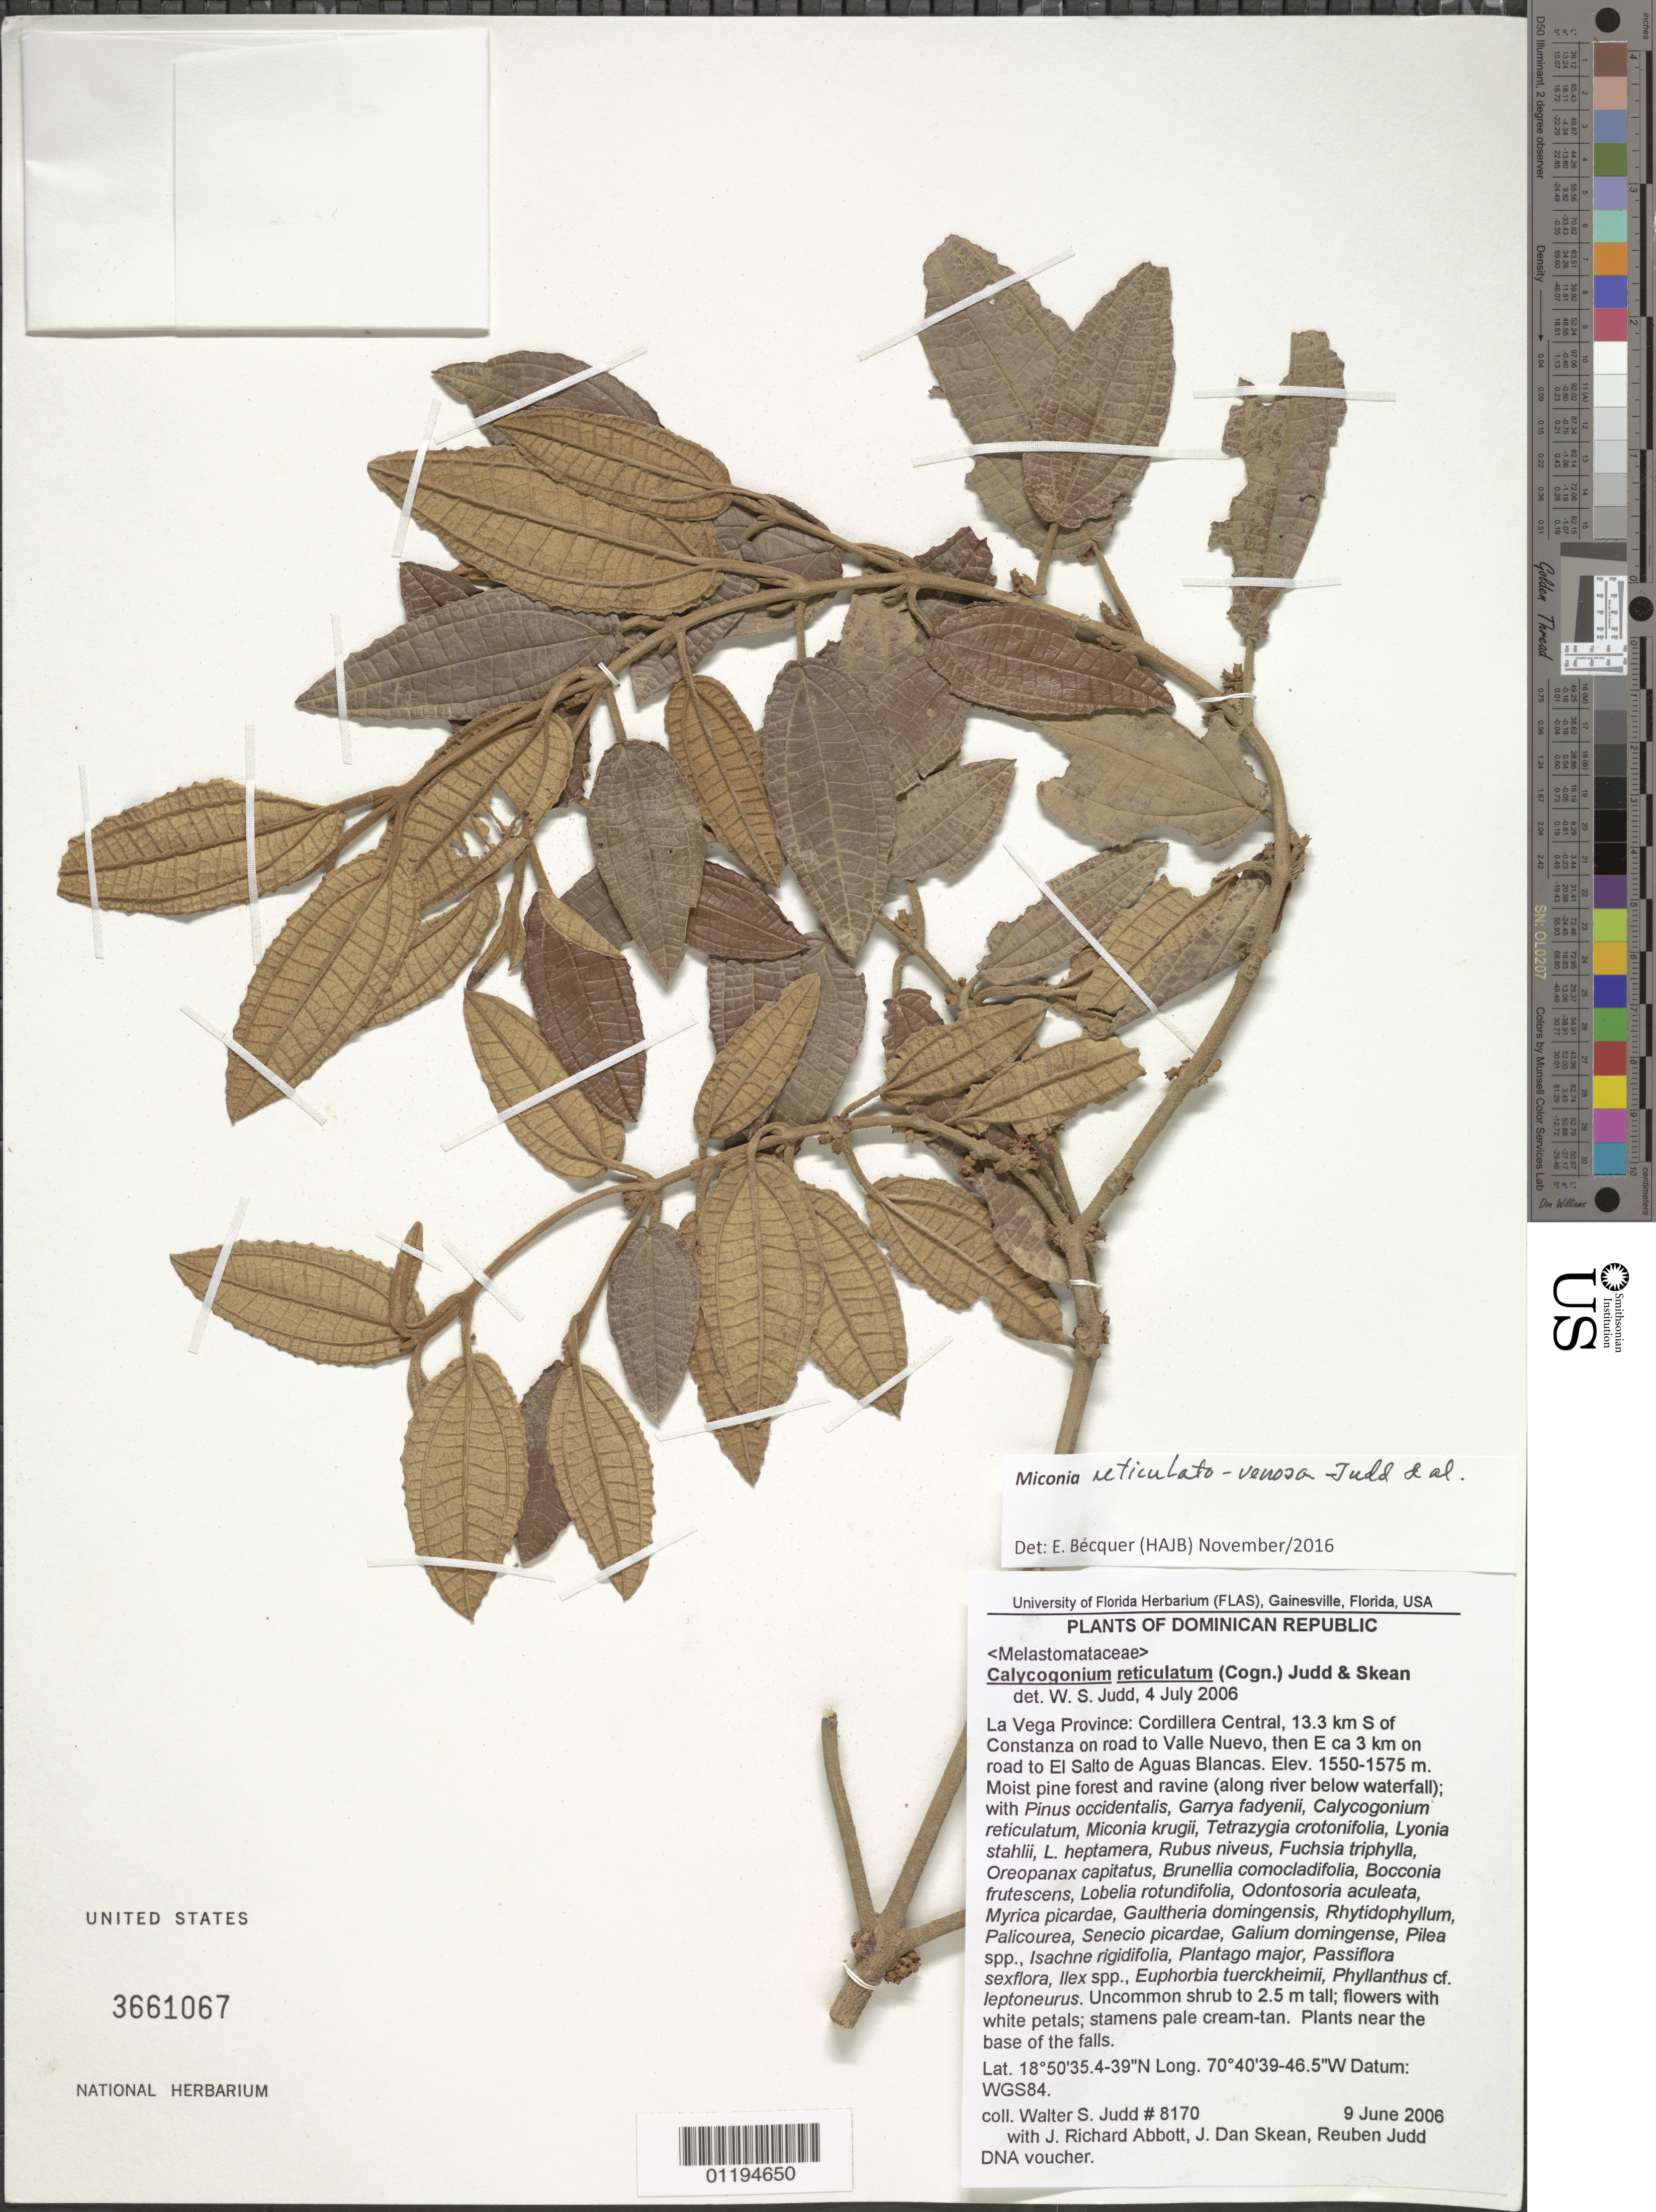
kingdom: Plantae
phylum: Tracheophyta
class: Magnoliopsida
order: Myrtales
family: Melastomataceae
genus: Miconia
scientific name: Miconia reticulatovenosa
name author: Judd et al.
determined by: Bécquer Granados, E. R., (HAJB)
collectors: W. S. Judd, J. R. Abbott, J. Skean & R. Judd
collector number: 8170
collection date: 2006-06-09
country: Dominican Republic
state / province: La Vega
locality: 13.3 km S of Constanza on the road to Valle Nuevo then E about 3km on road to El Salto de Aguas Blancas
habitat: Moist pine forest and ravine (along river below waterfall). Plants near the base of the falls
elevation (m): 1550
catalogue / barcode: US 3661067